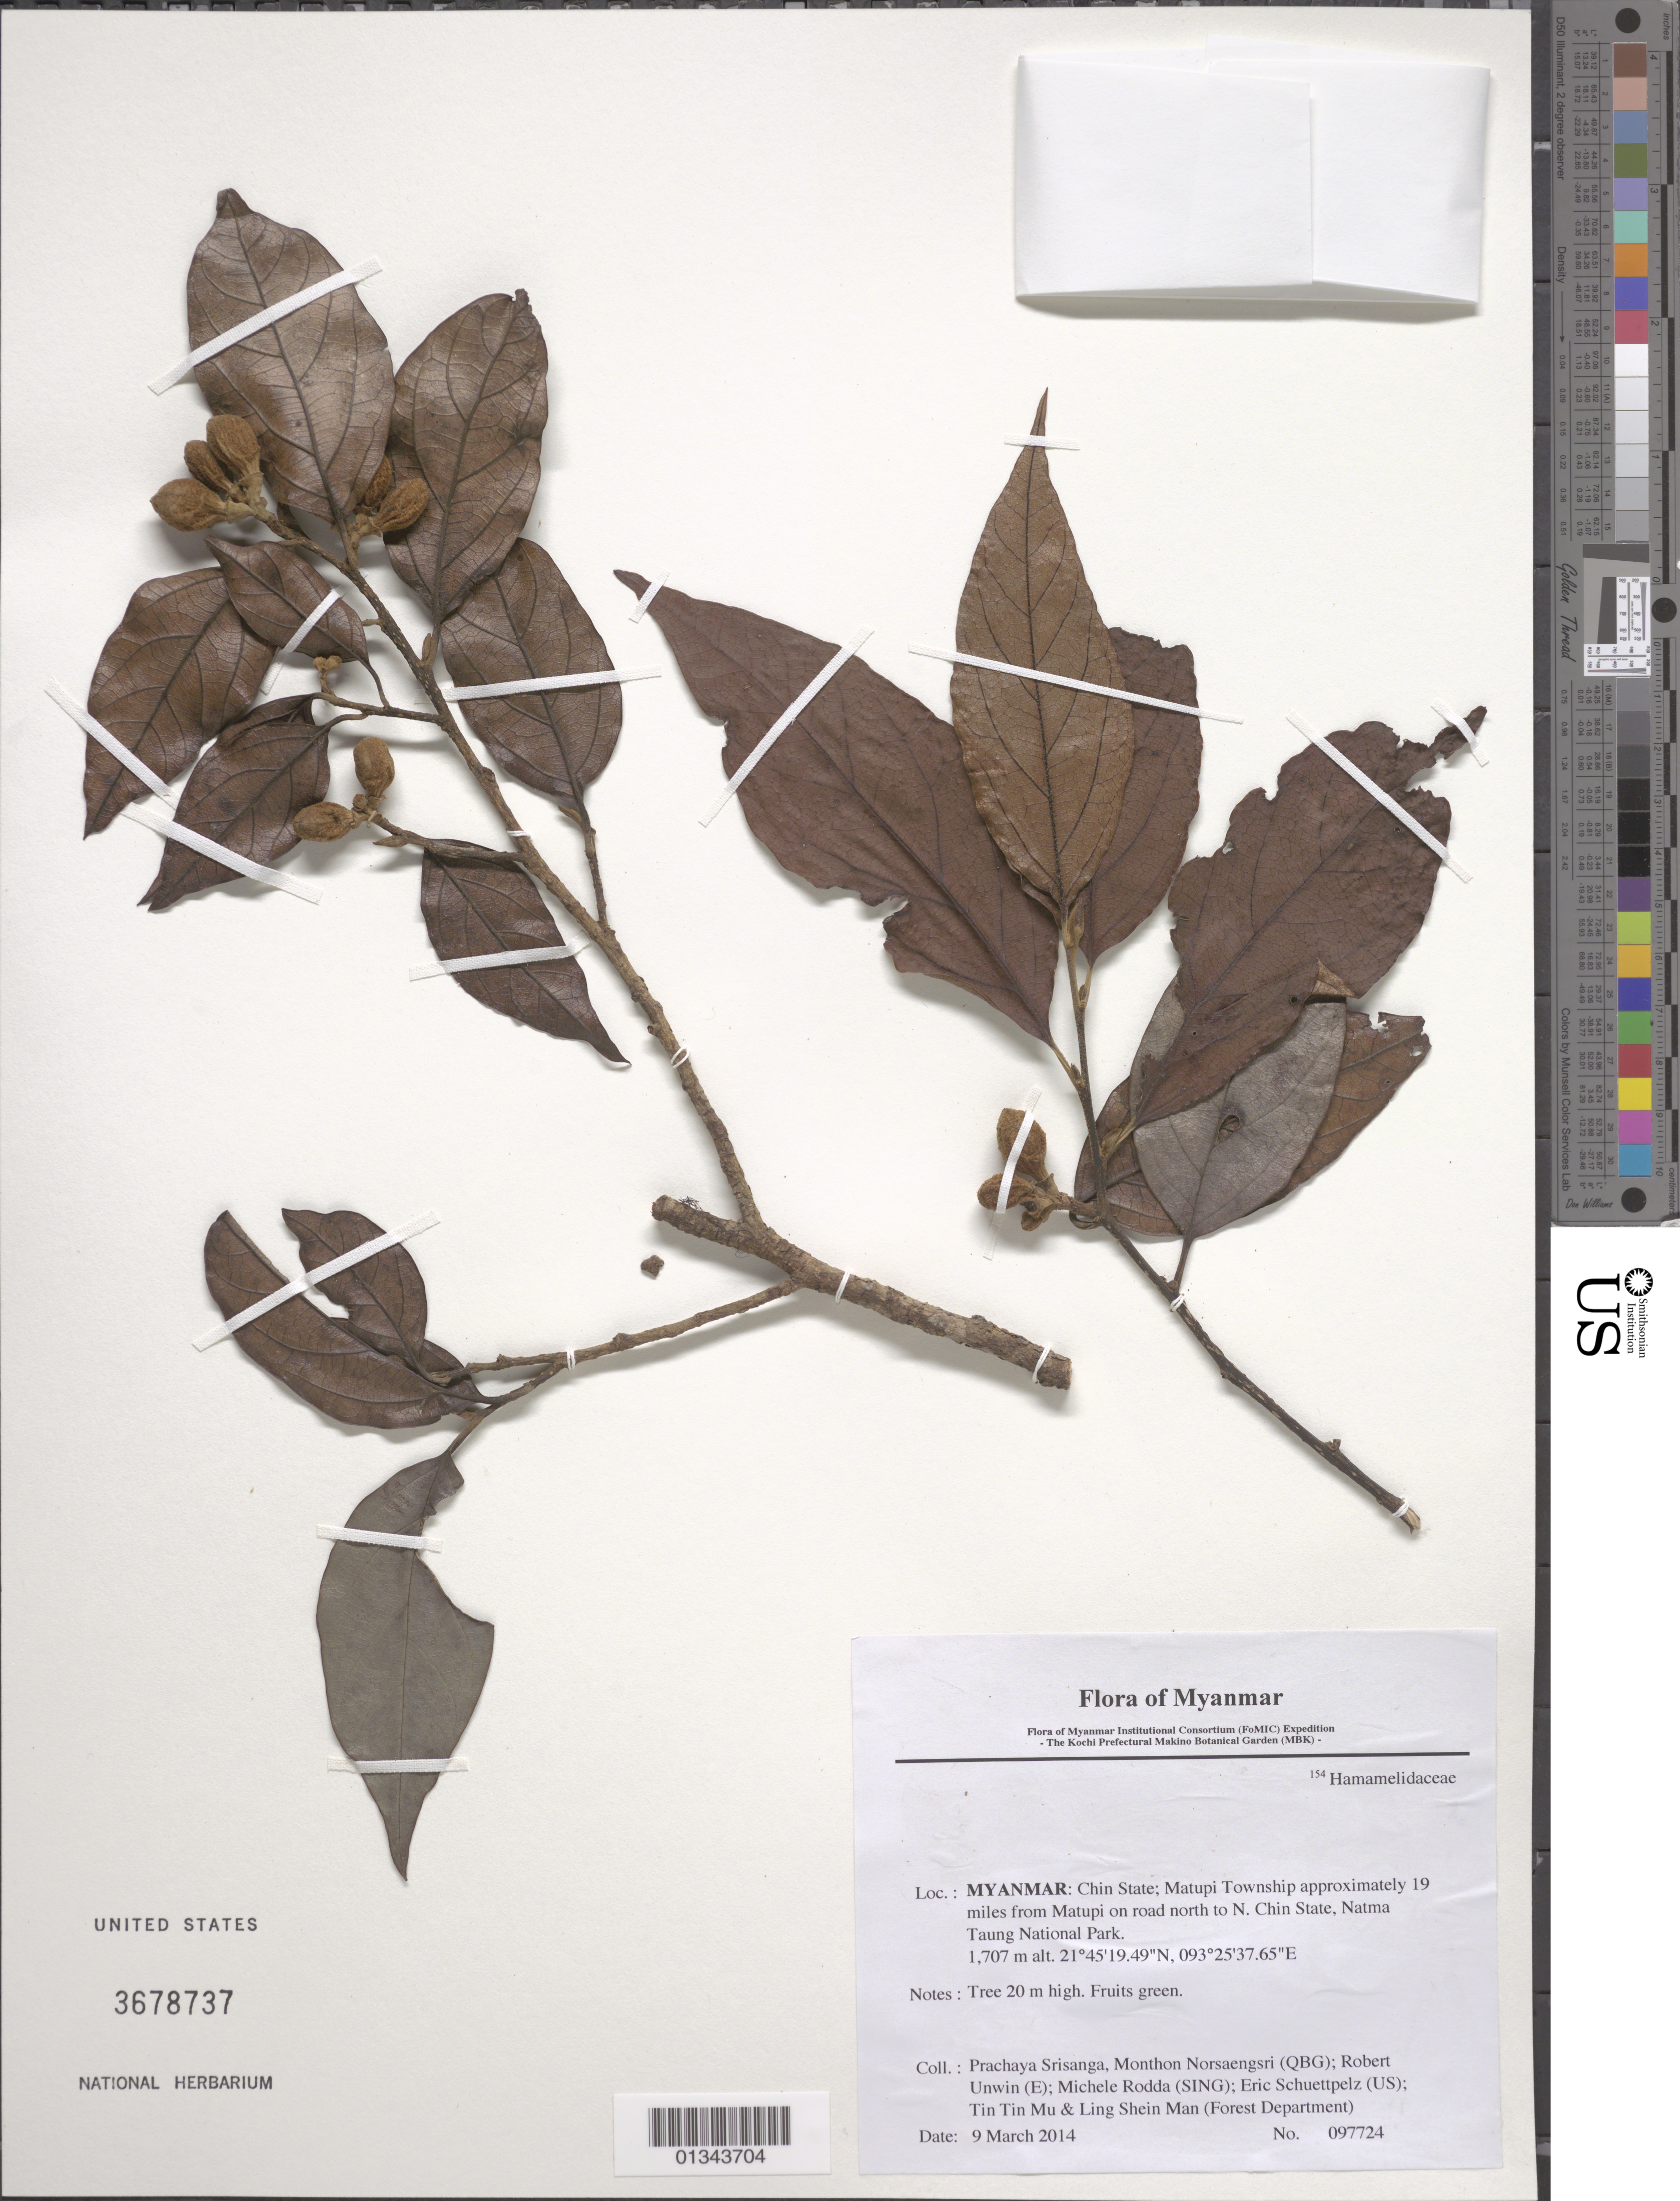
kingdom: Plantae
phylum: Tracheophyta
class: Magnoliopsida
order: Saxifragales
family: Hamamelidaceae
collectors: P. Srisanga, M. Norsaengsri, R. Unwin, M. Rodda, E. Schuettpelz, Tin Tin Mu & Ling Shein Man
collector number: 97724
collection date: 2014-03-09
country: Myanmar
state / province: Chin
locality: Matupi Township approximately 19 miles from Matupi on road north to N. Chin State, Natma Taung National Park.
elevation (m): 1707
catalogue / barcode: US 3678737